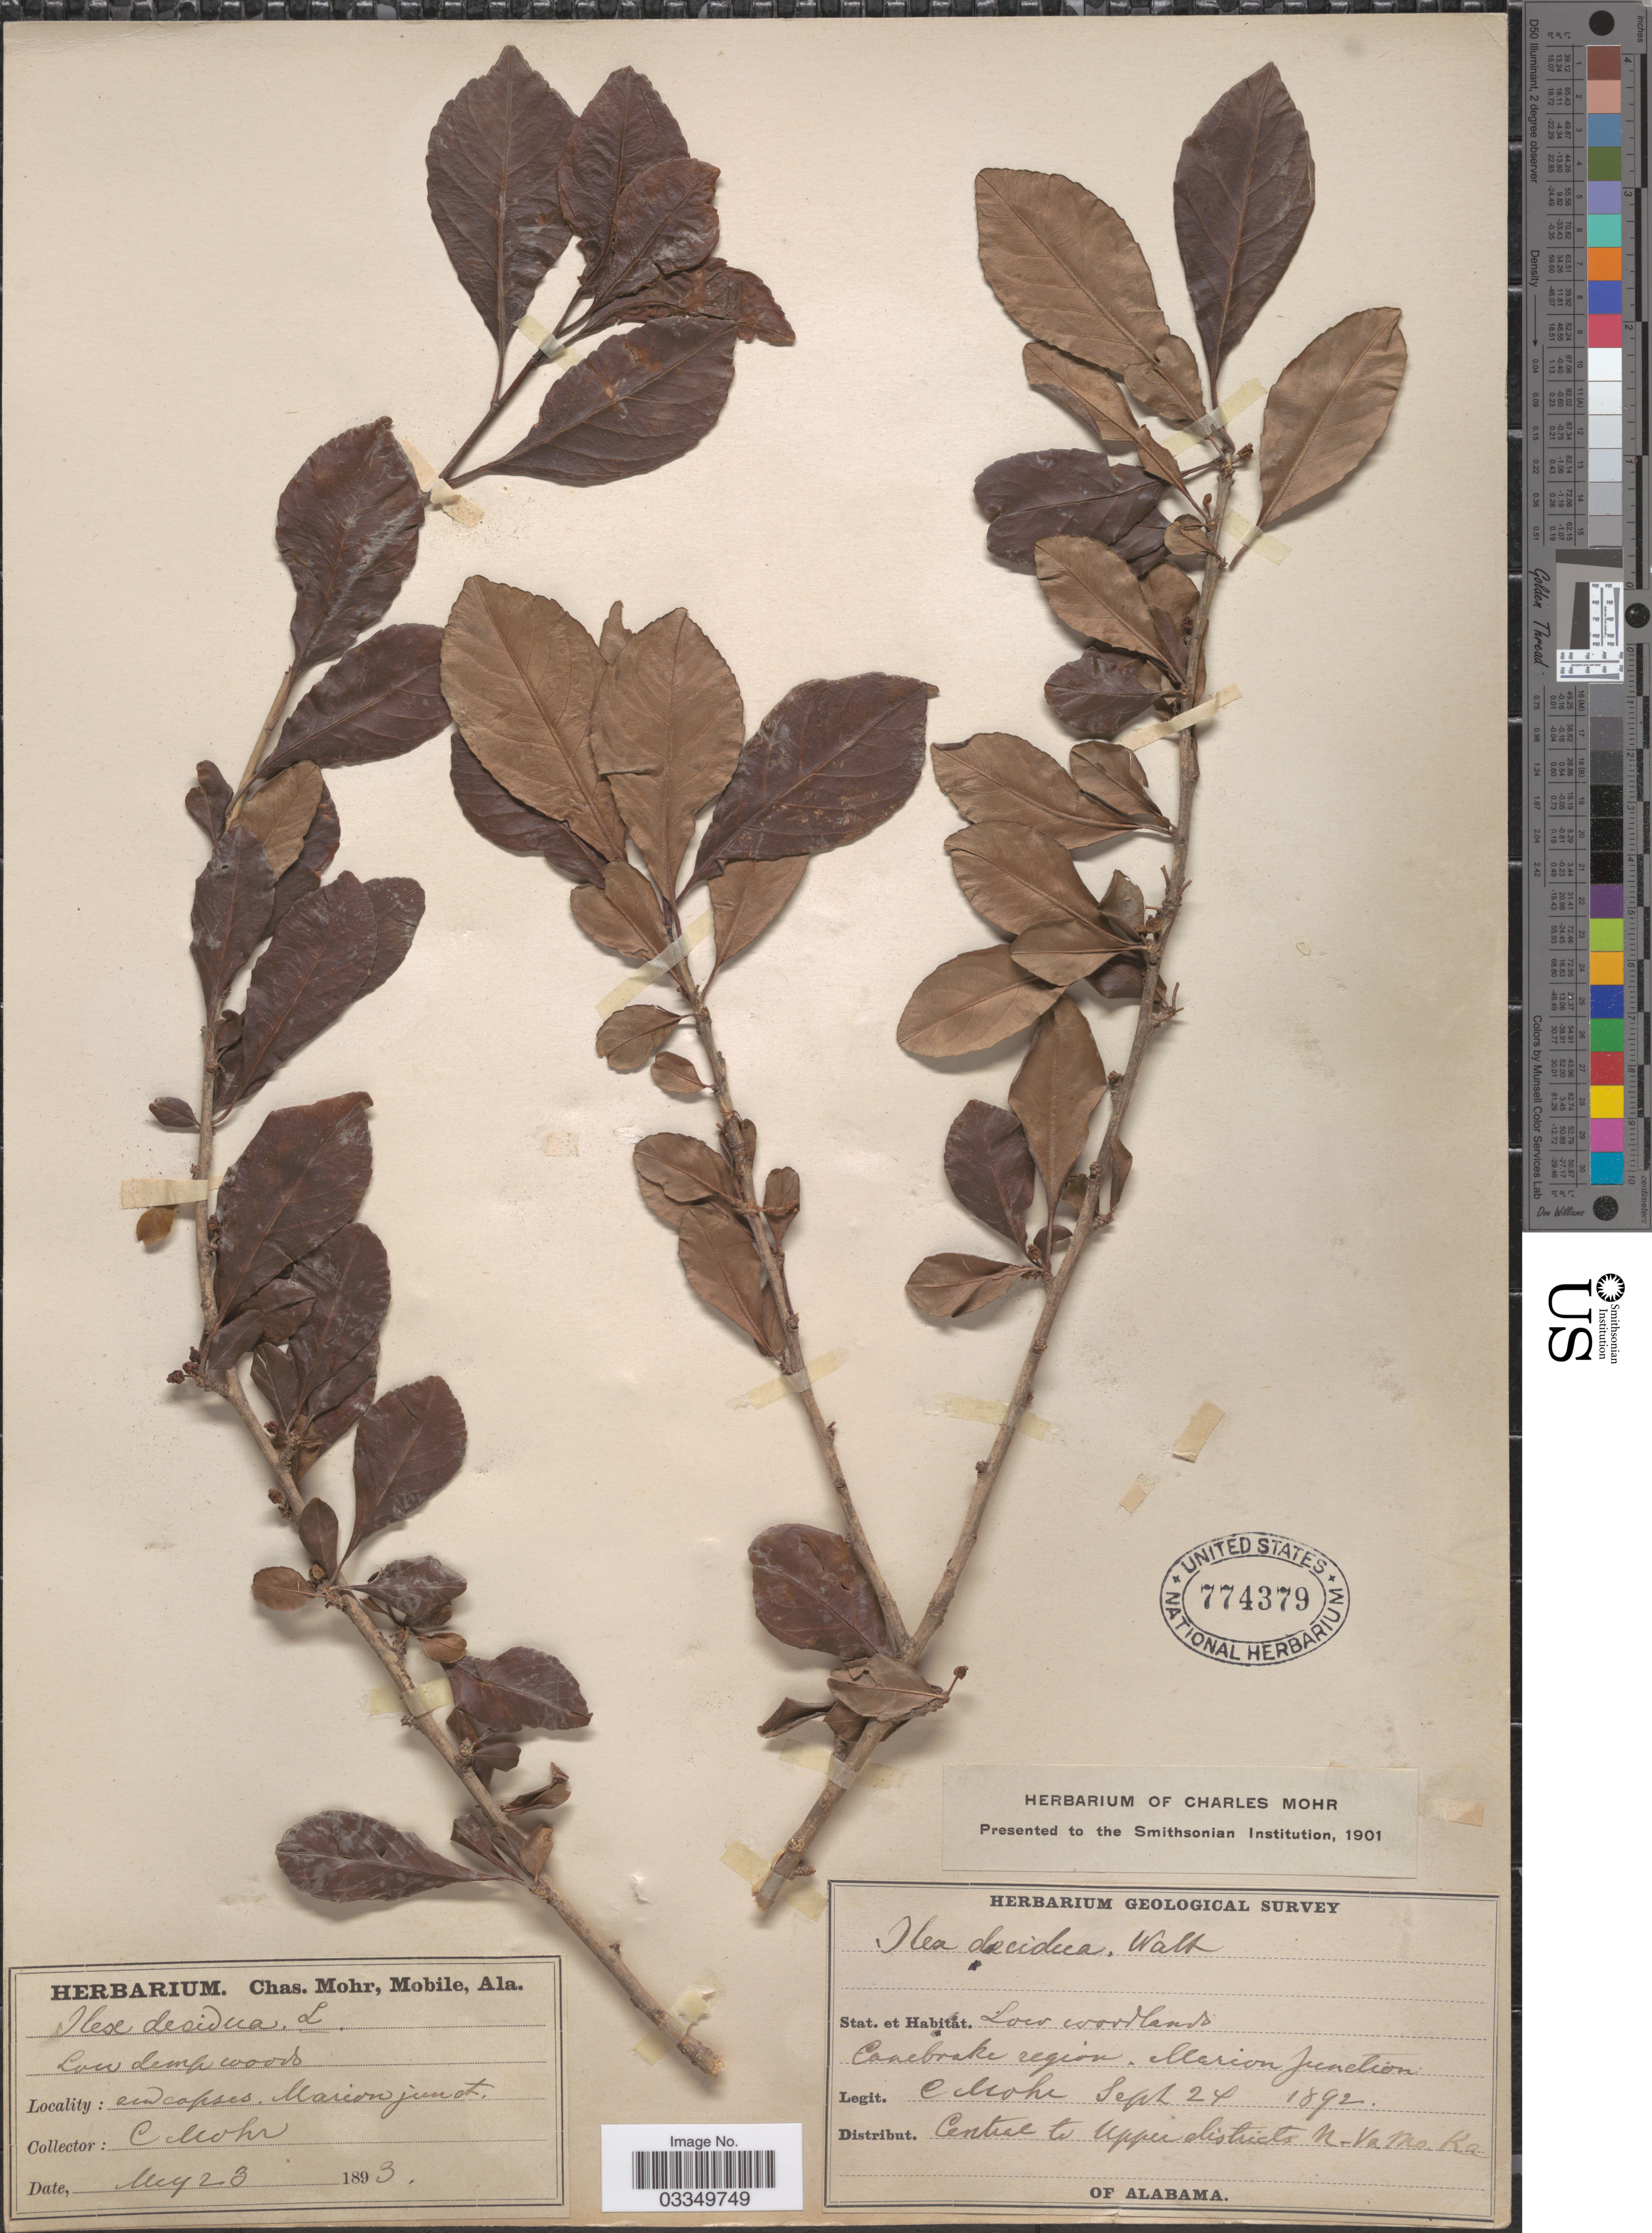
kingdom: Plantae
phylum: Tracheophyta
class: Magnoliopsida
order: Aquifoliales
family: Aquifoliaceae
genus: Ilex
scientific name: Ilex decidua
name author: Walter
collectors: C. Mohr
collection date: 1893-05-23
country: United States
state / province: Alabama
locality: Marion junct.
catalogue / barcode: US 774379